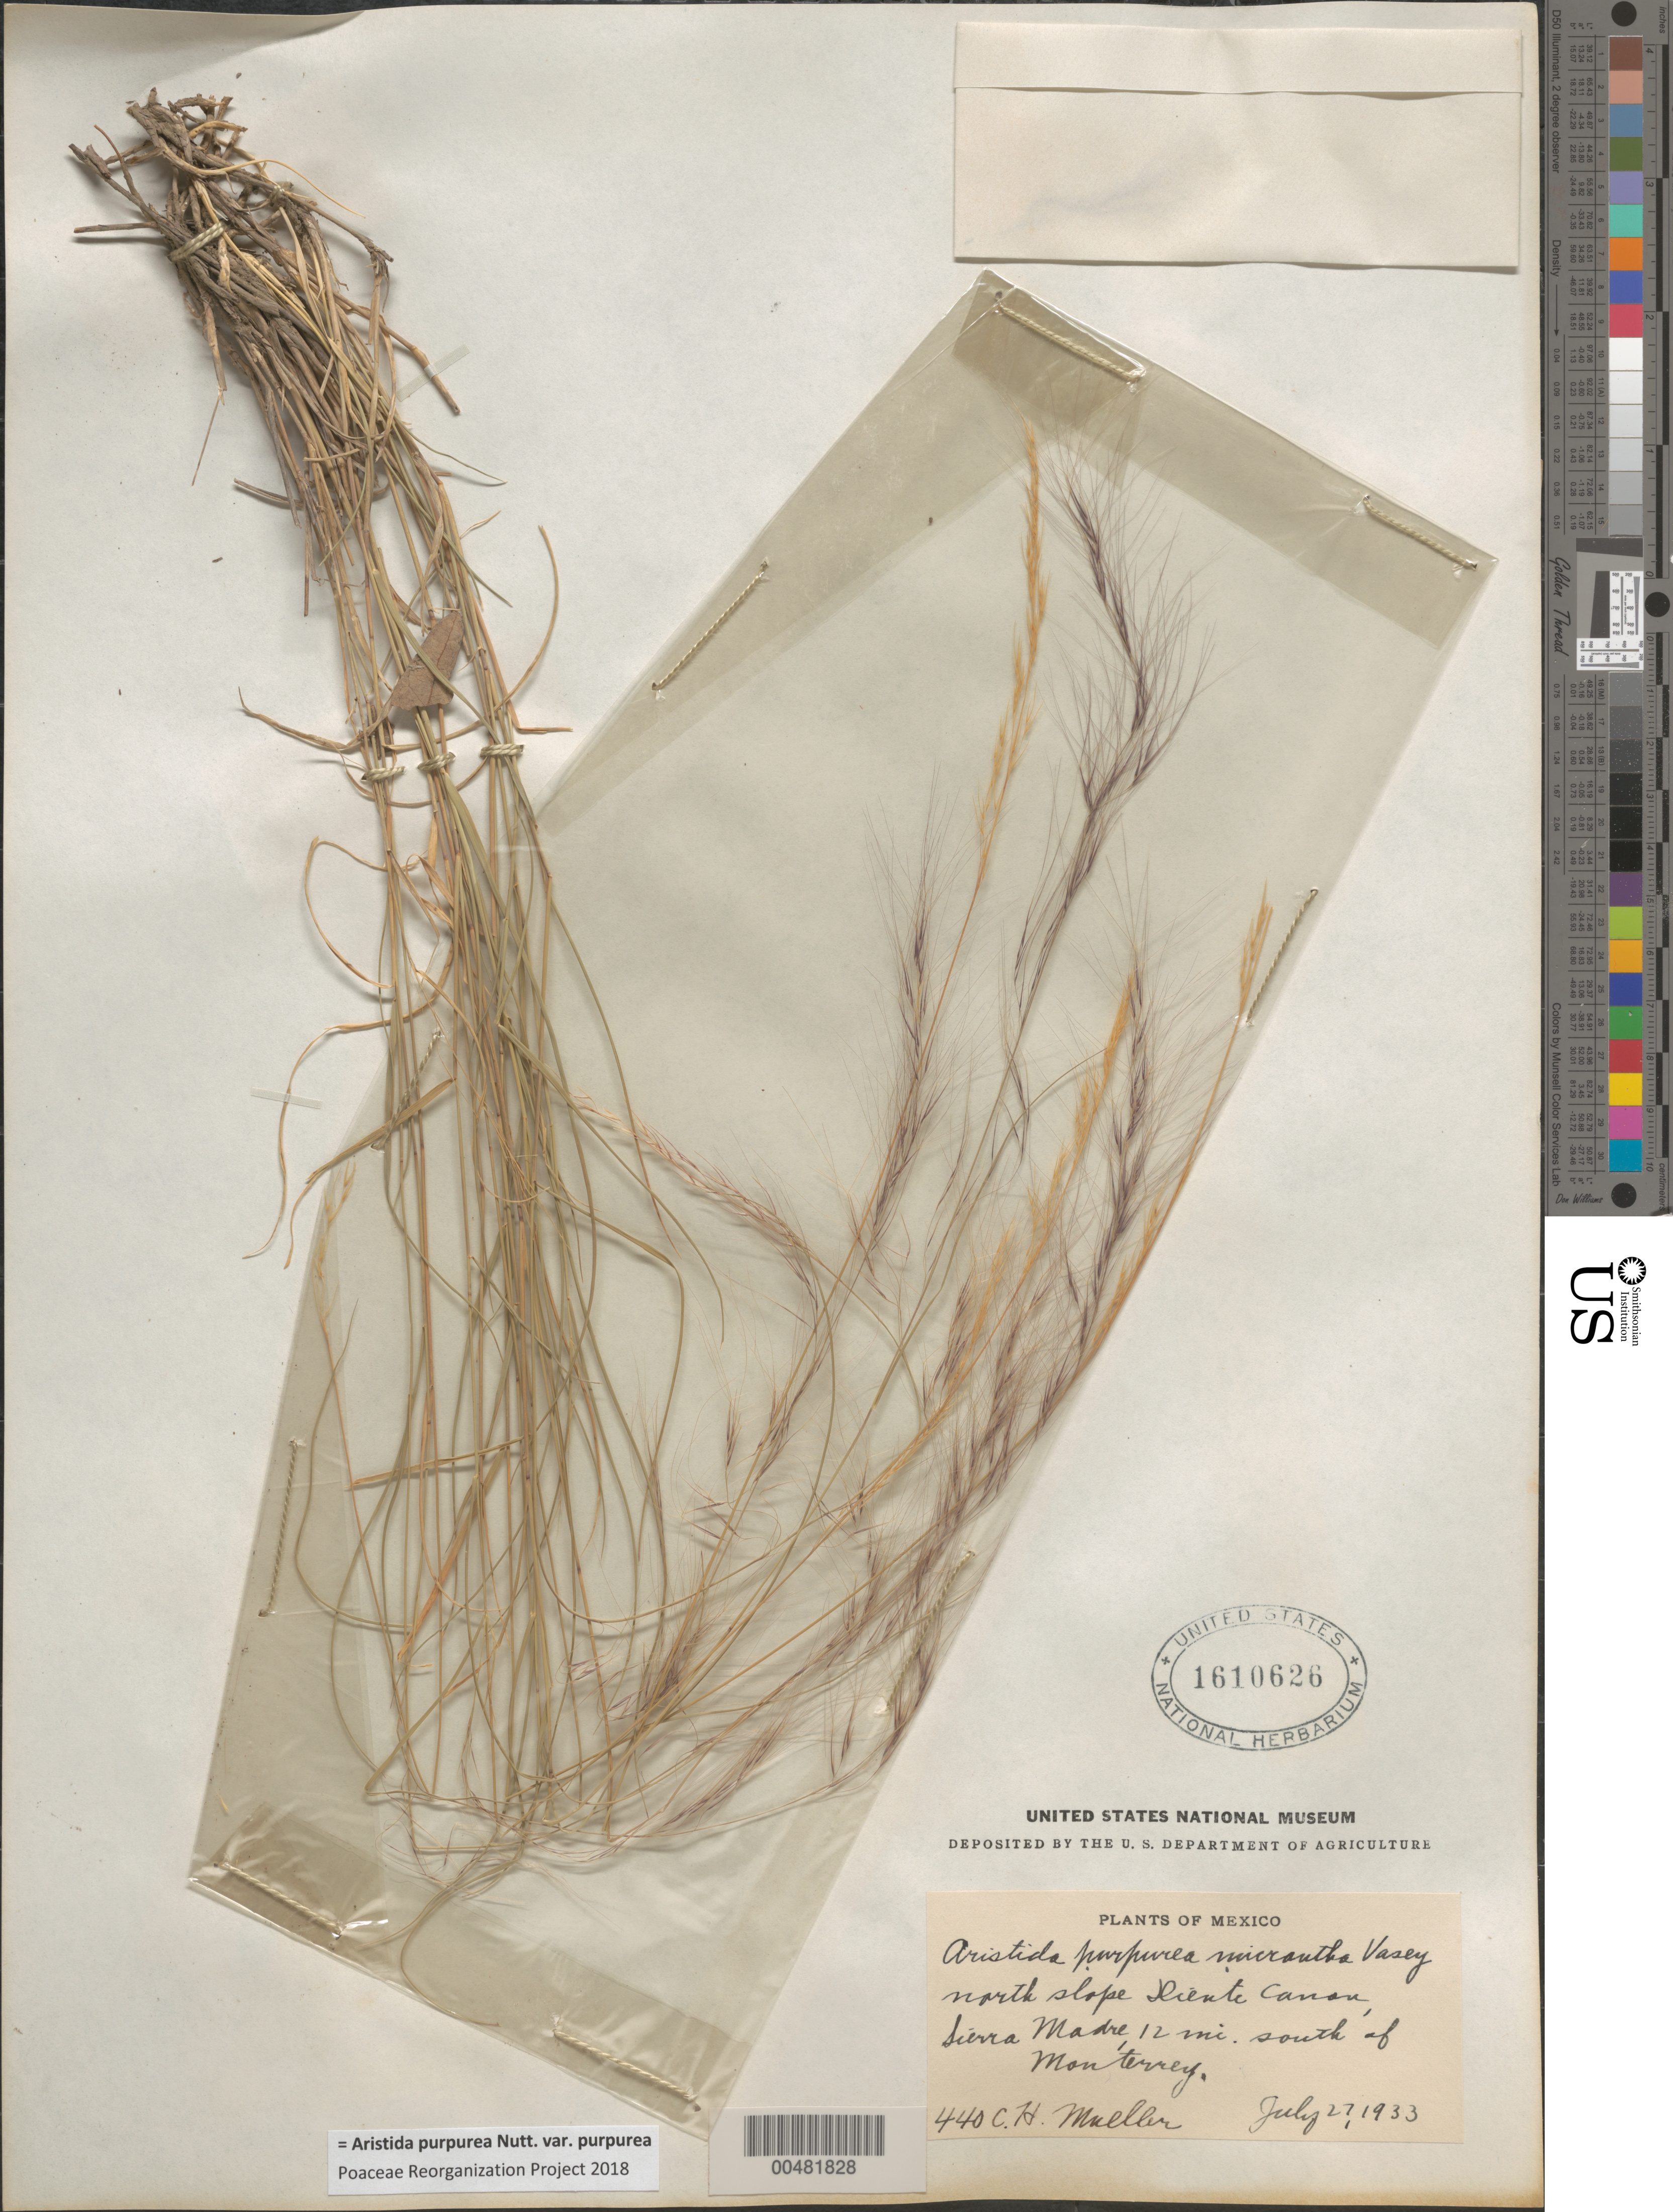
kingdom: Plantae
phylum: Tracheophyta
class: Liliopsida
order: Poales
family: Poaceae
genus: Aristida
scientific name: Aristida purpurea var. purpurea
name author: Nutt.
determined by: Poaceae Reorganization Project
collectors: C. H. Muller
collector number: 440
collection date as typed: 27 Jul 1933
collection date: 1933-07-27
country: Mexico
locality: N slope Diente Canon, Sierra Madre, 12 mi S of Monterrey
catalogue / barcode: US 1610626